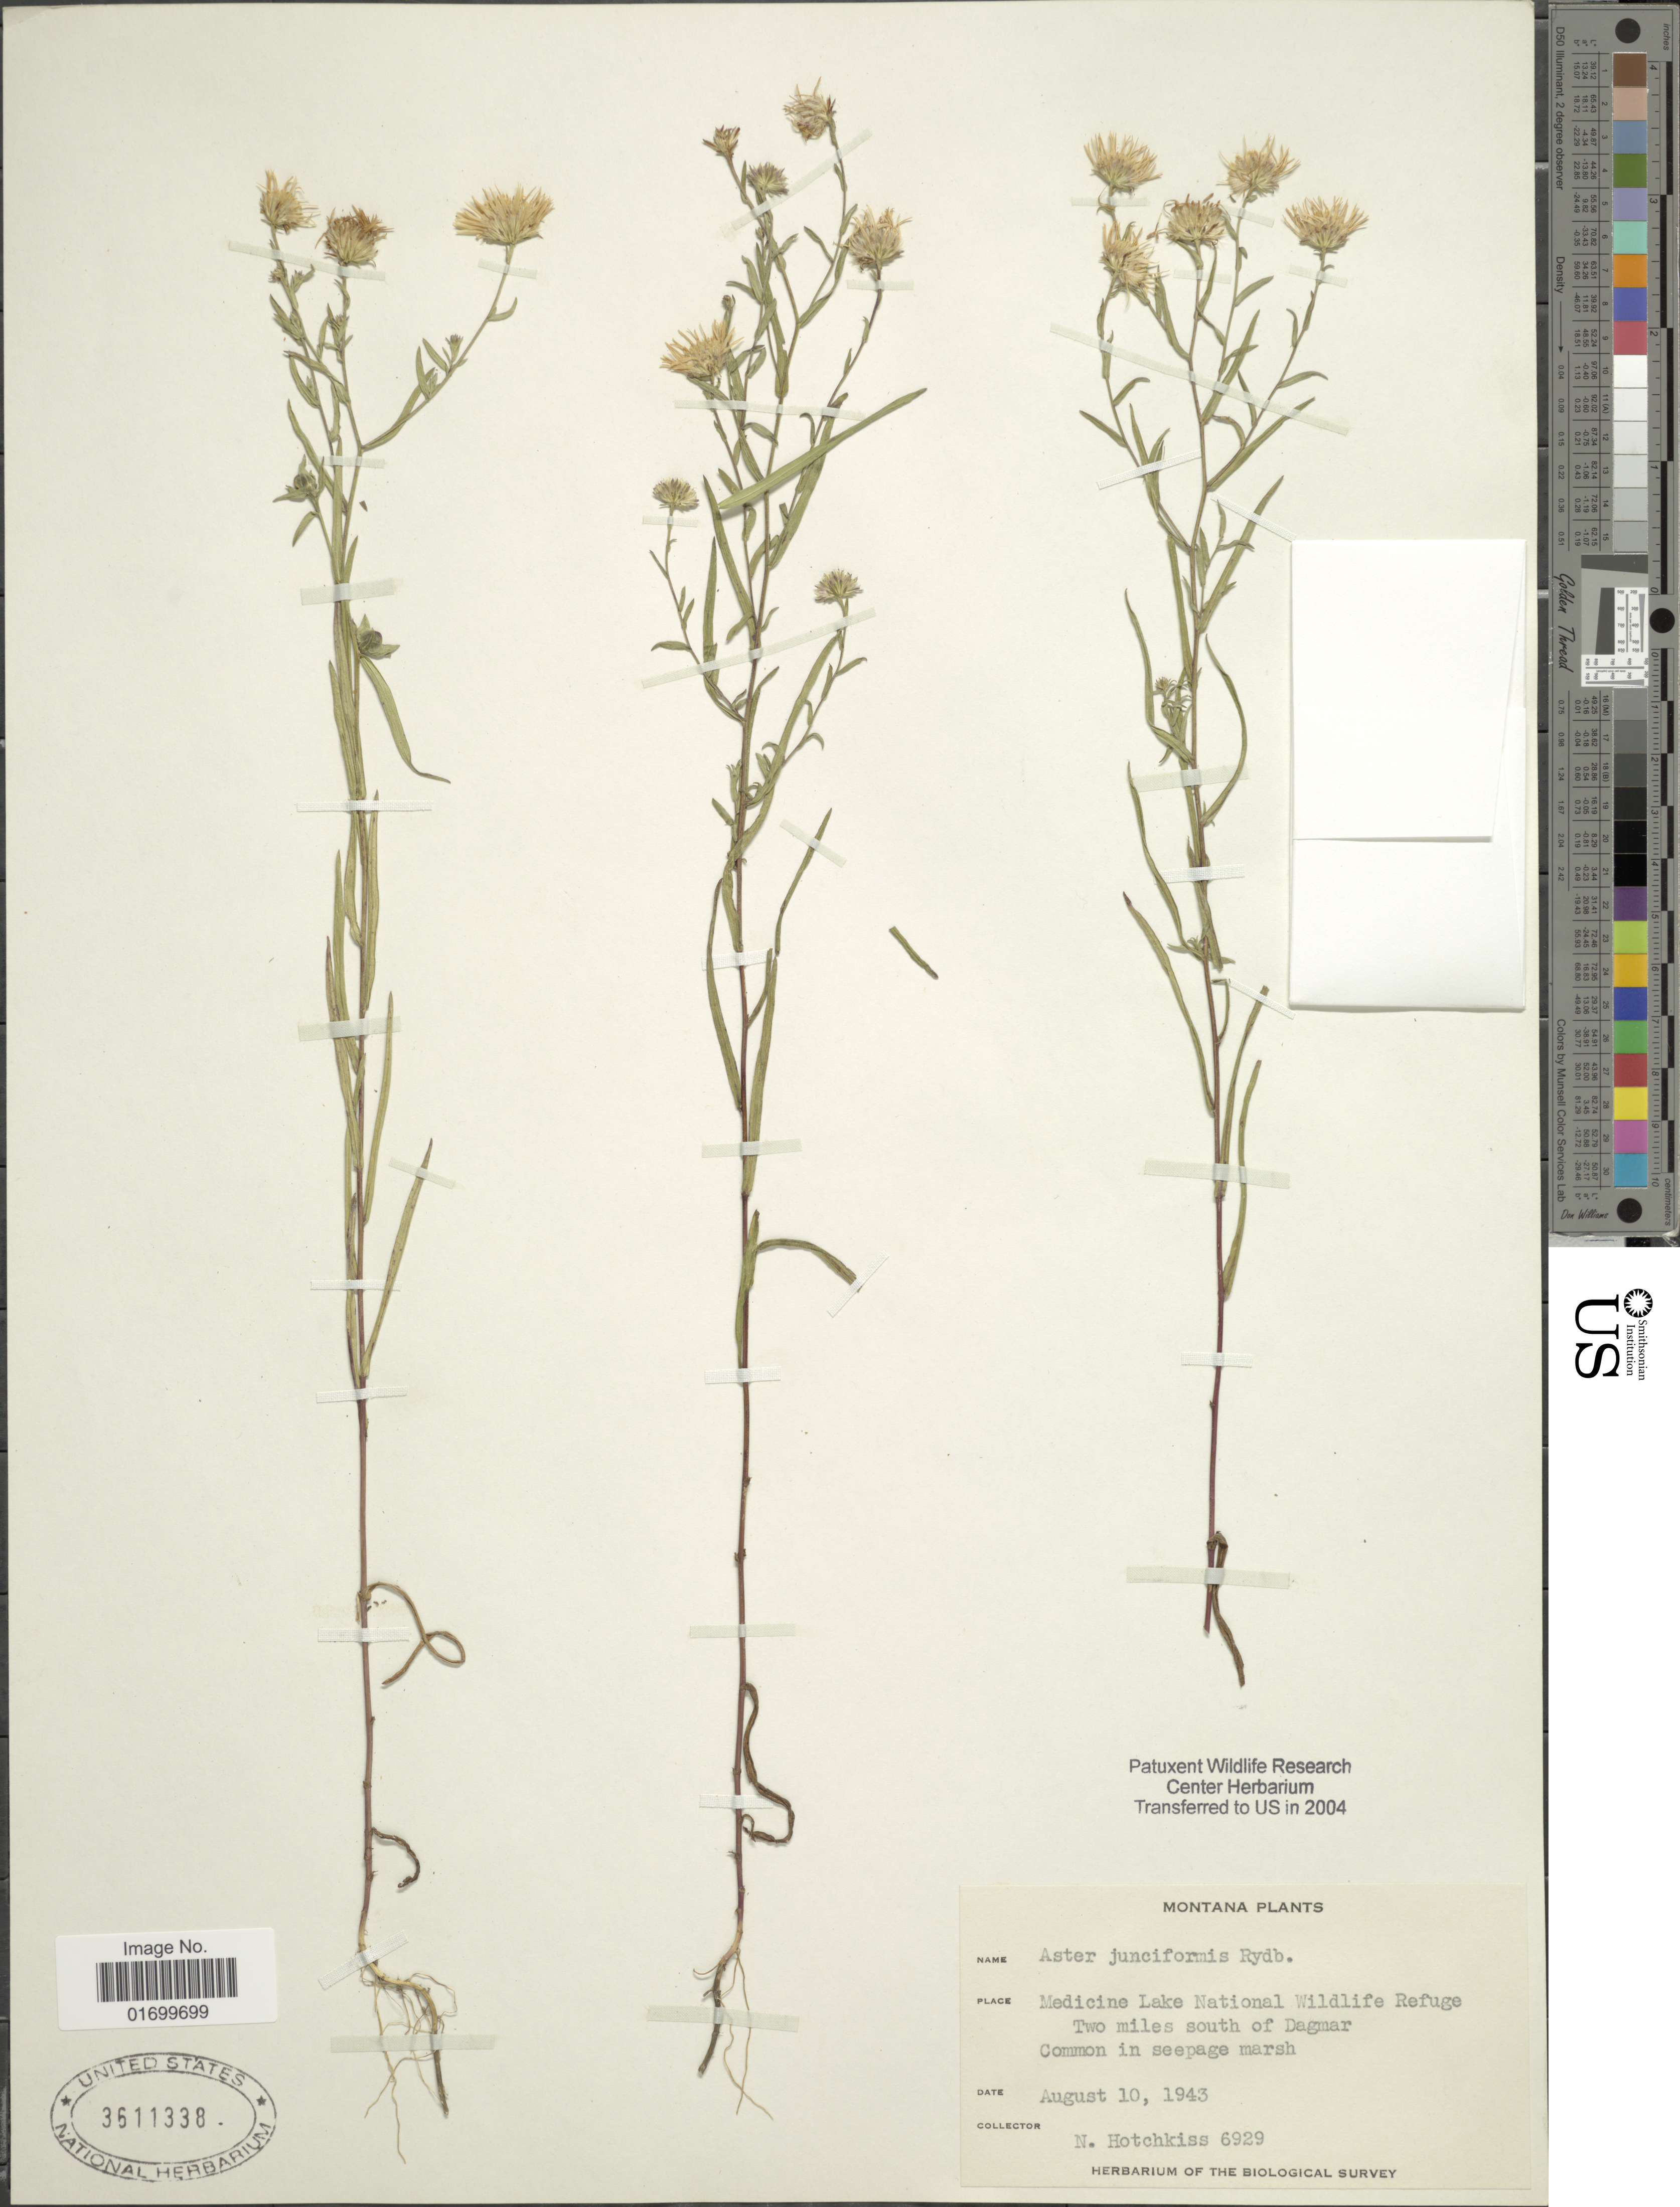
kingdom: Plantae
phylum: Tracheophyta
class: Magnoliopsida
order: Asterales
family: Asteraceae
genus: Symphyotrichum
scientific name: Symphyotrichum boreale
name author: (Torr. & A. Gray) Á. Löve & D. Löve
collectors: N. Hotchkiss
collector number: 6929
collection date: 1943-08-10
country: United States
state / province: Montana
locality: Medicine Lake National Wildlife Refuge, Two miles south of Dagmar.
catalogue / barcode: US 3611338